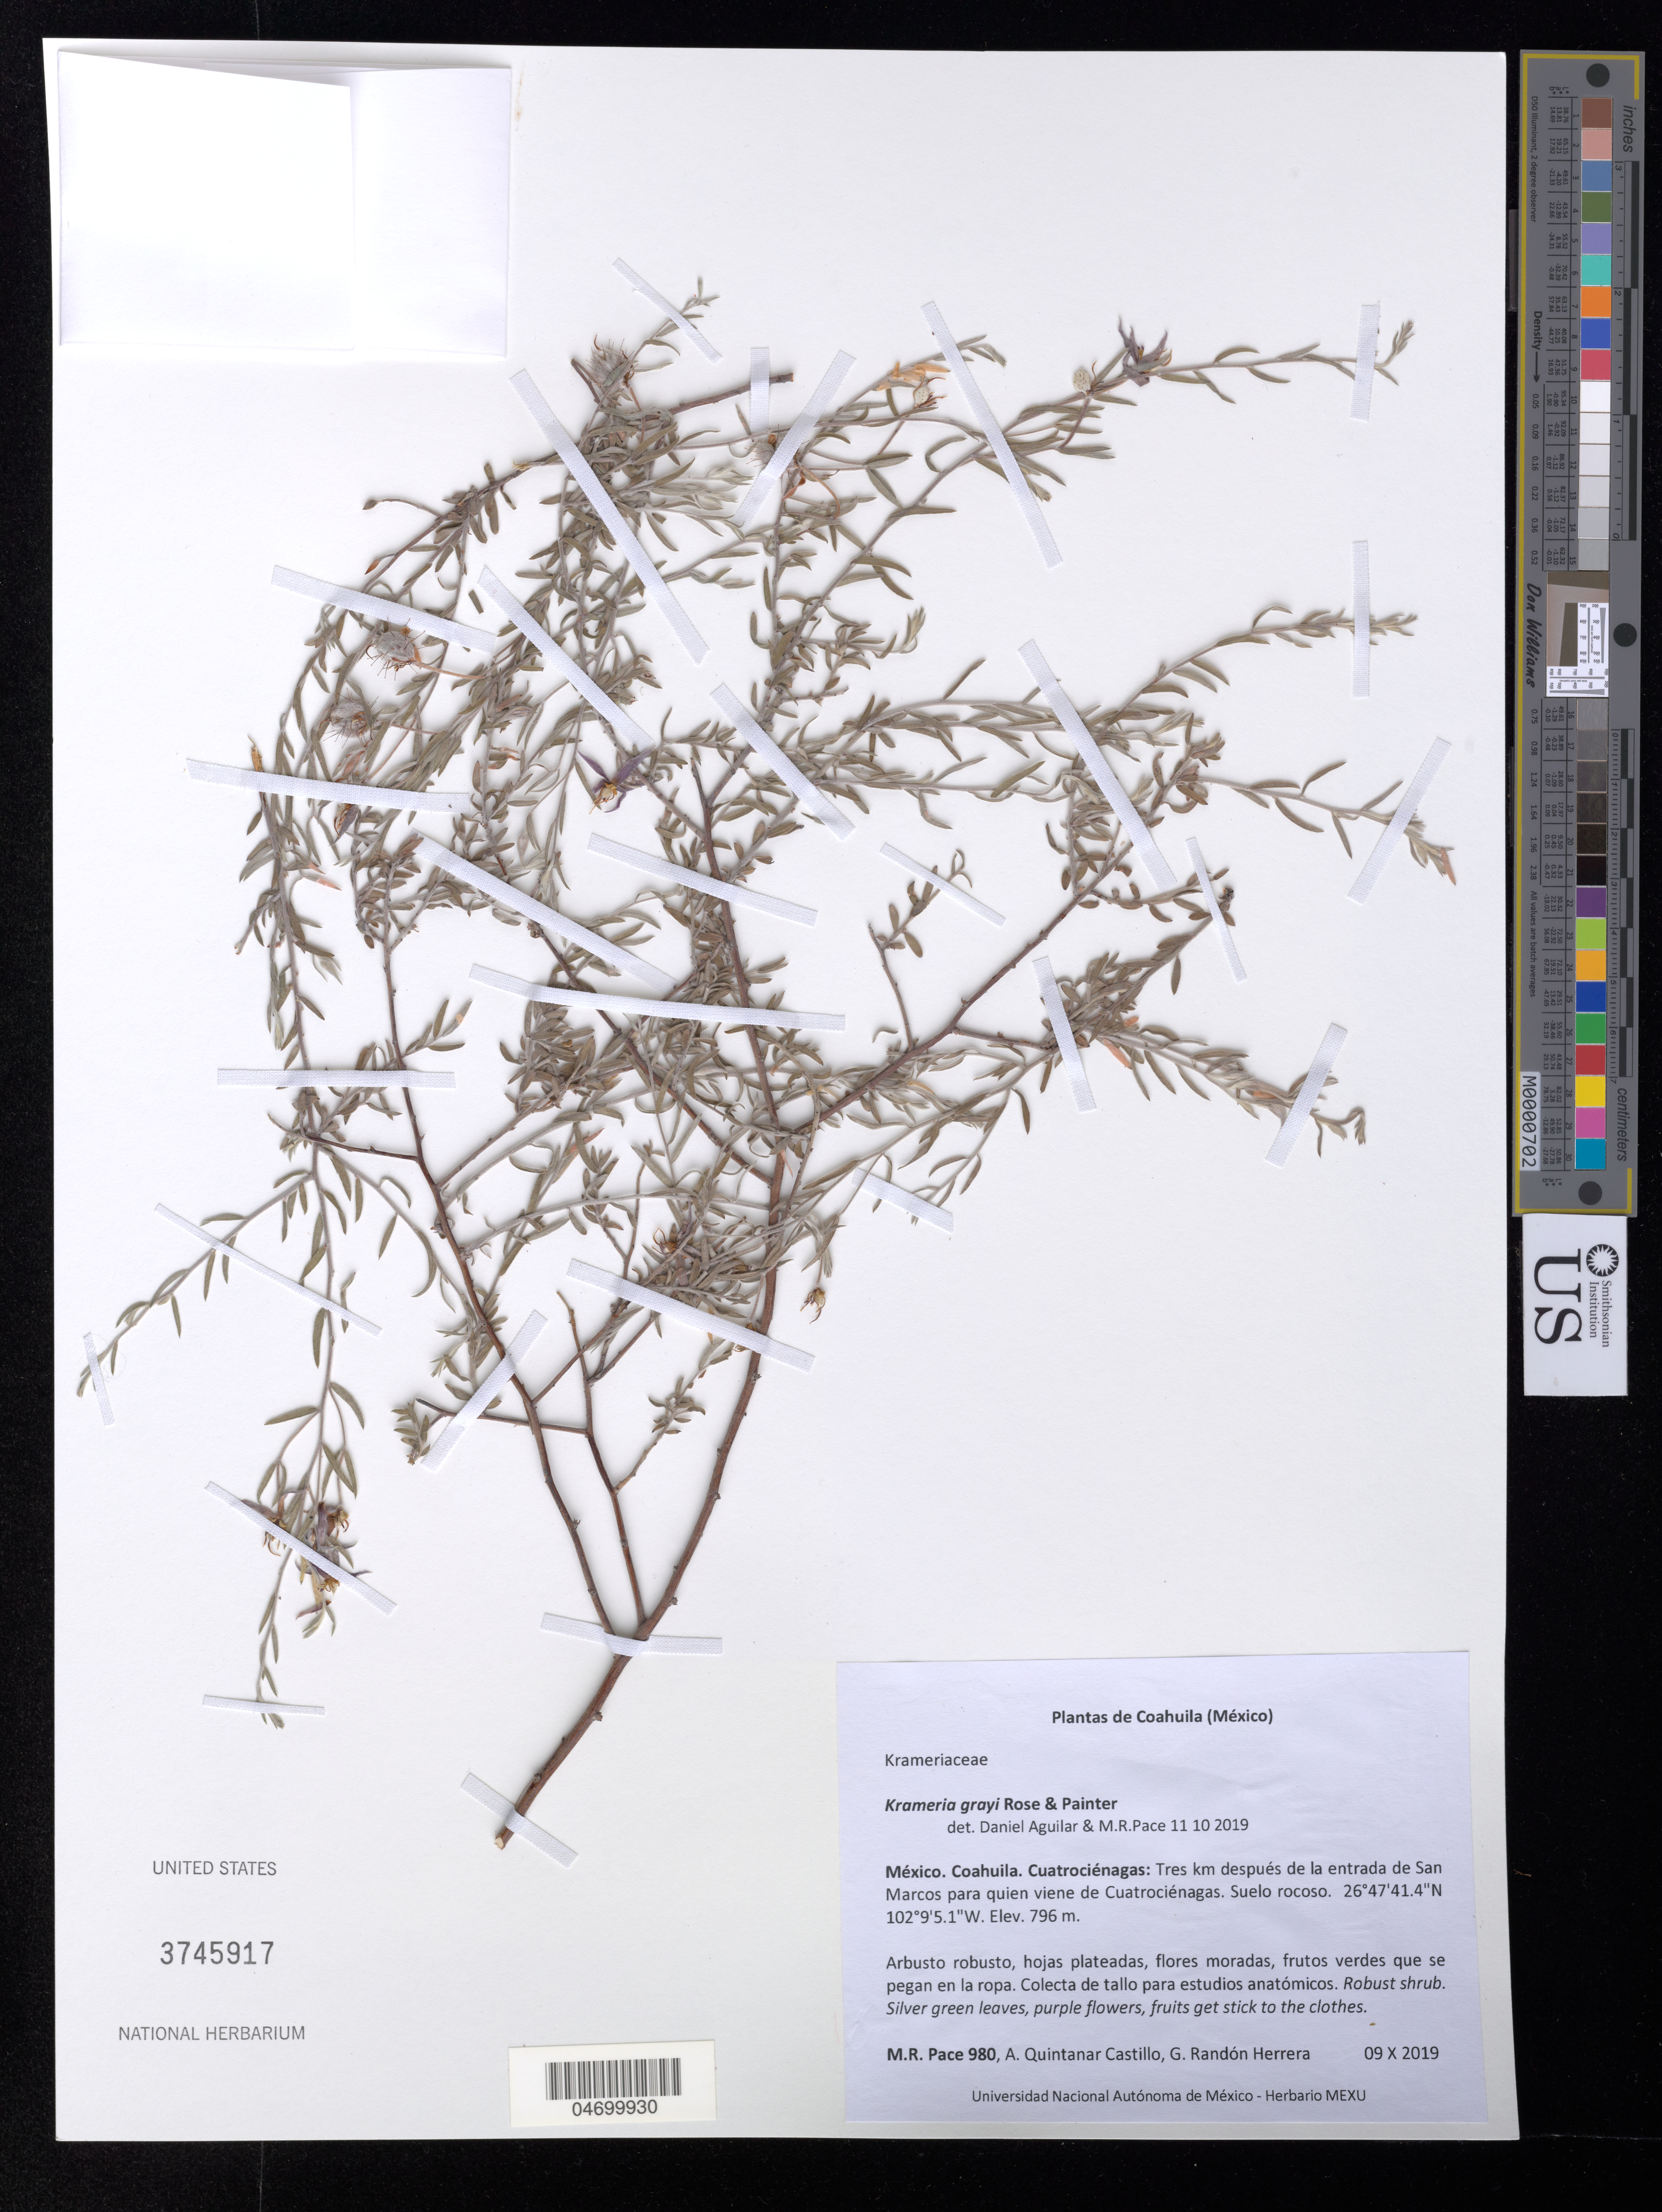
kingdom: Plantae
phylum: Tracheophyta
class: Magnoliopsida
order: Zygophyllales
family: Krameriaceae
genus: Krameria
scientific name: Krameria grayi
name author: Rose & J.H. Painter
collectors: M. Pace, A. Quintanar Castillo & G. Randón Herrera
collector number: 980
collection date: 2019-10-09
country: Mexico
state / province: Coahuila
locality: Cuatrociénagas: Tres km después de la entrada de San Marcos para quien viene de Cuatrociénagas.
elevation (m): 796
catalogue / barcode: US 3745917